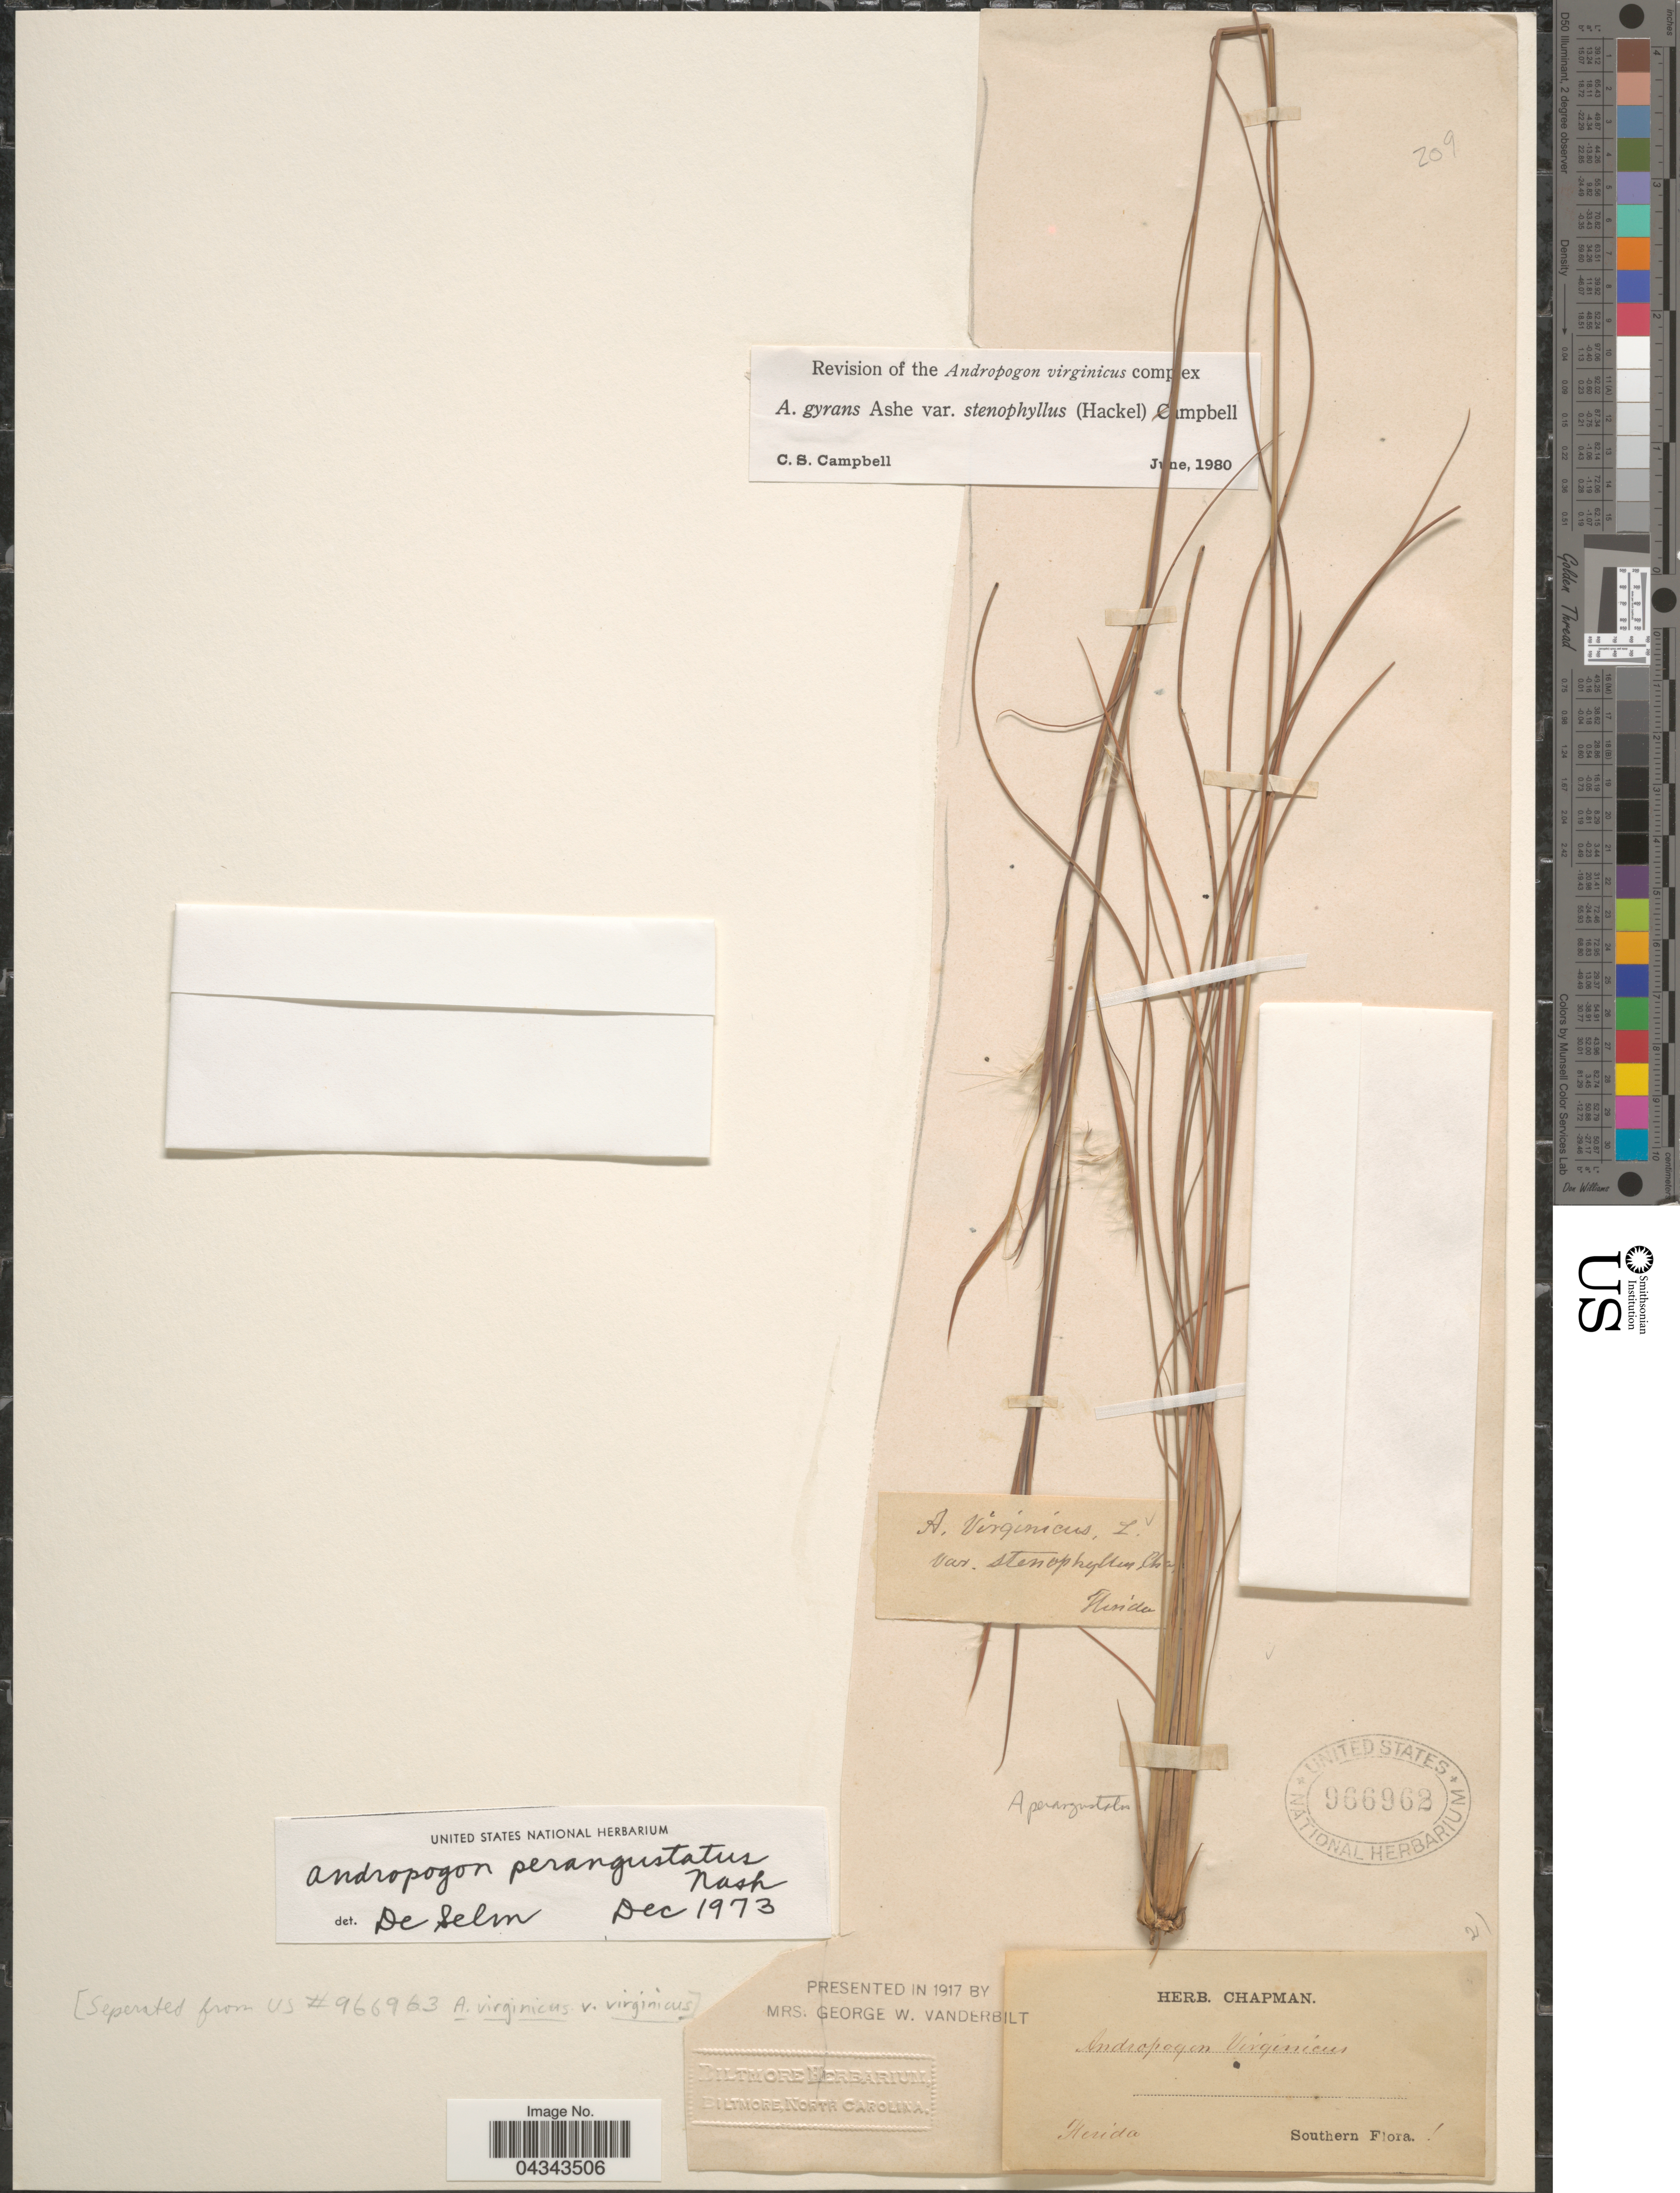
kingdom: Plantae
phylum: Tracheophyta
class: Liliopsida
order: Poales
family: Poaceae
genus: Andropogon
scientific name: Andropogon gyrans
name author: Ashe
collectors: ex herb. Chapman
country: United States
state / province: Florida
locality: Southern.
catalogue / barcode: US 966962